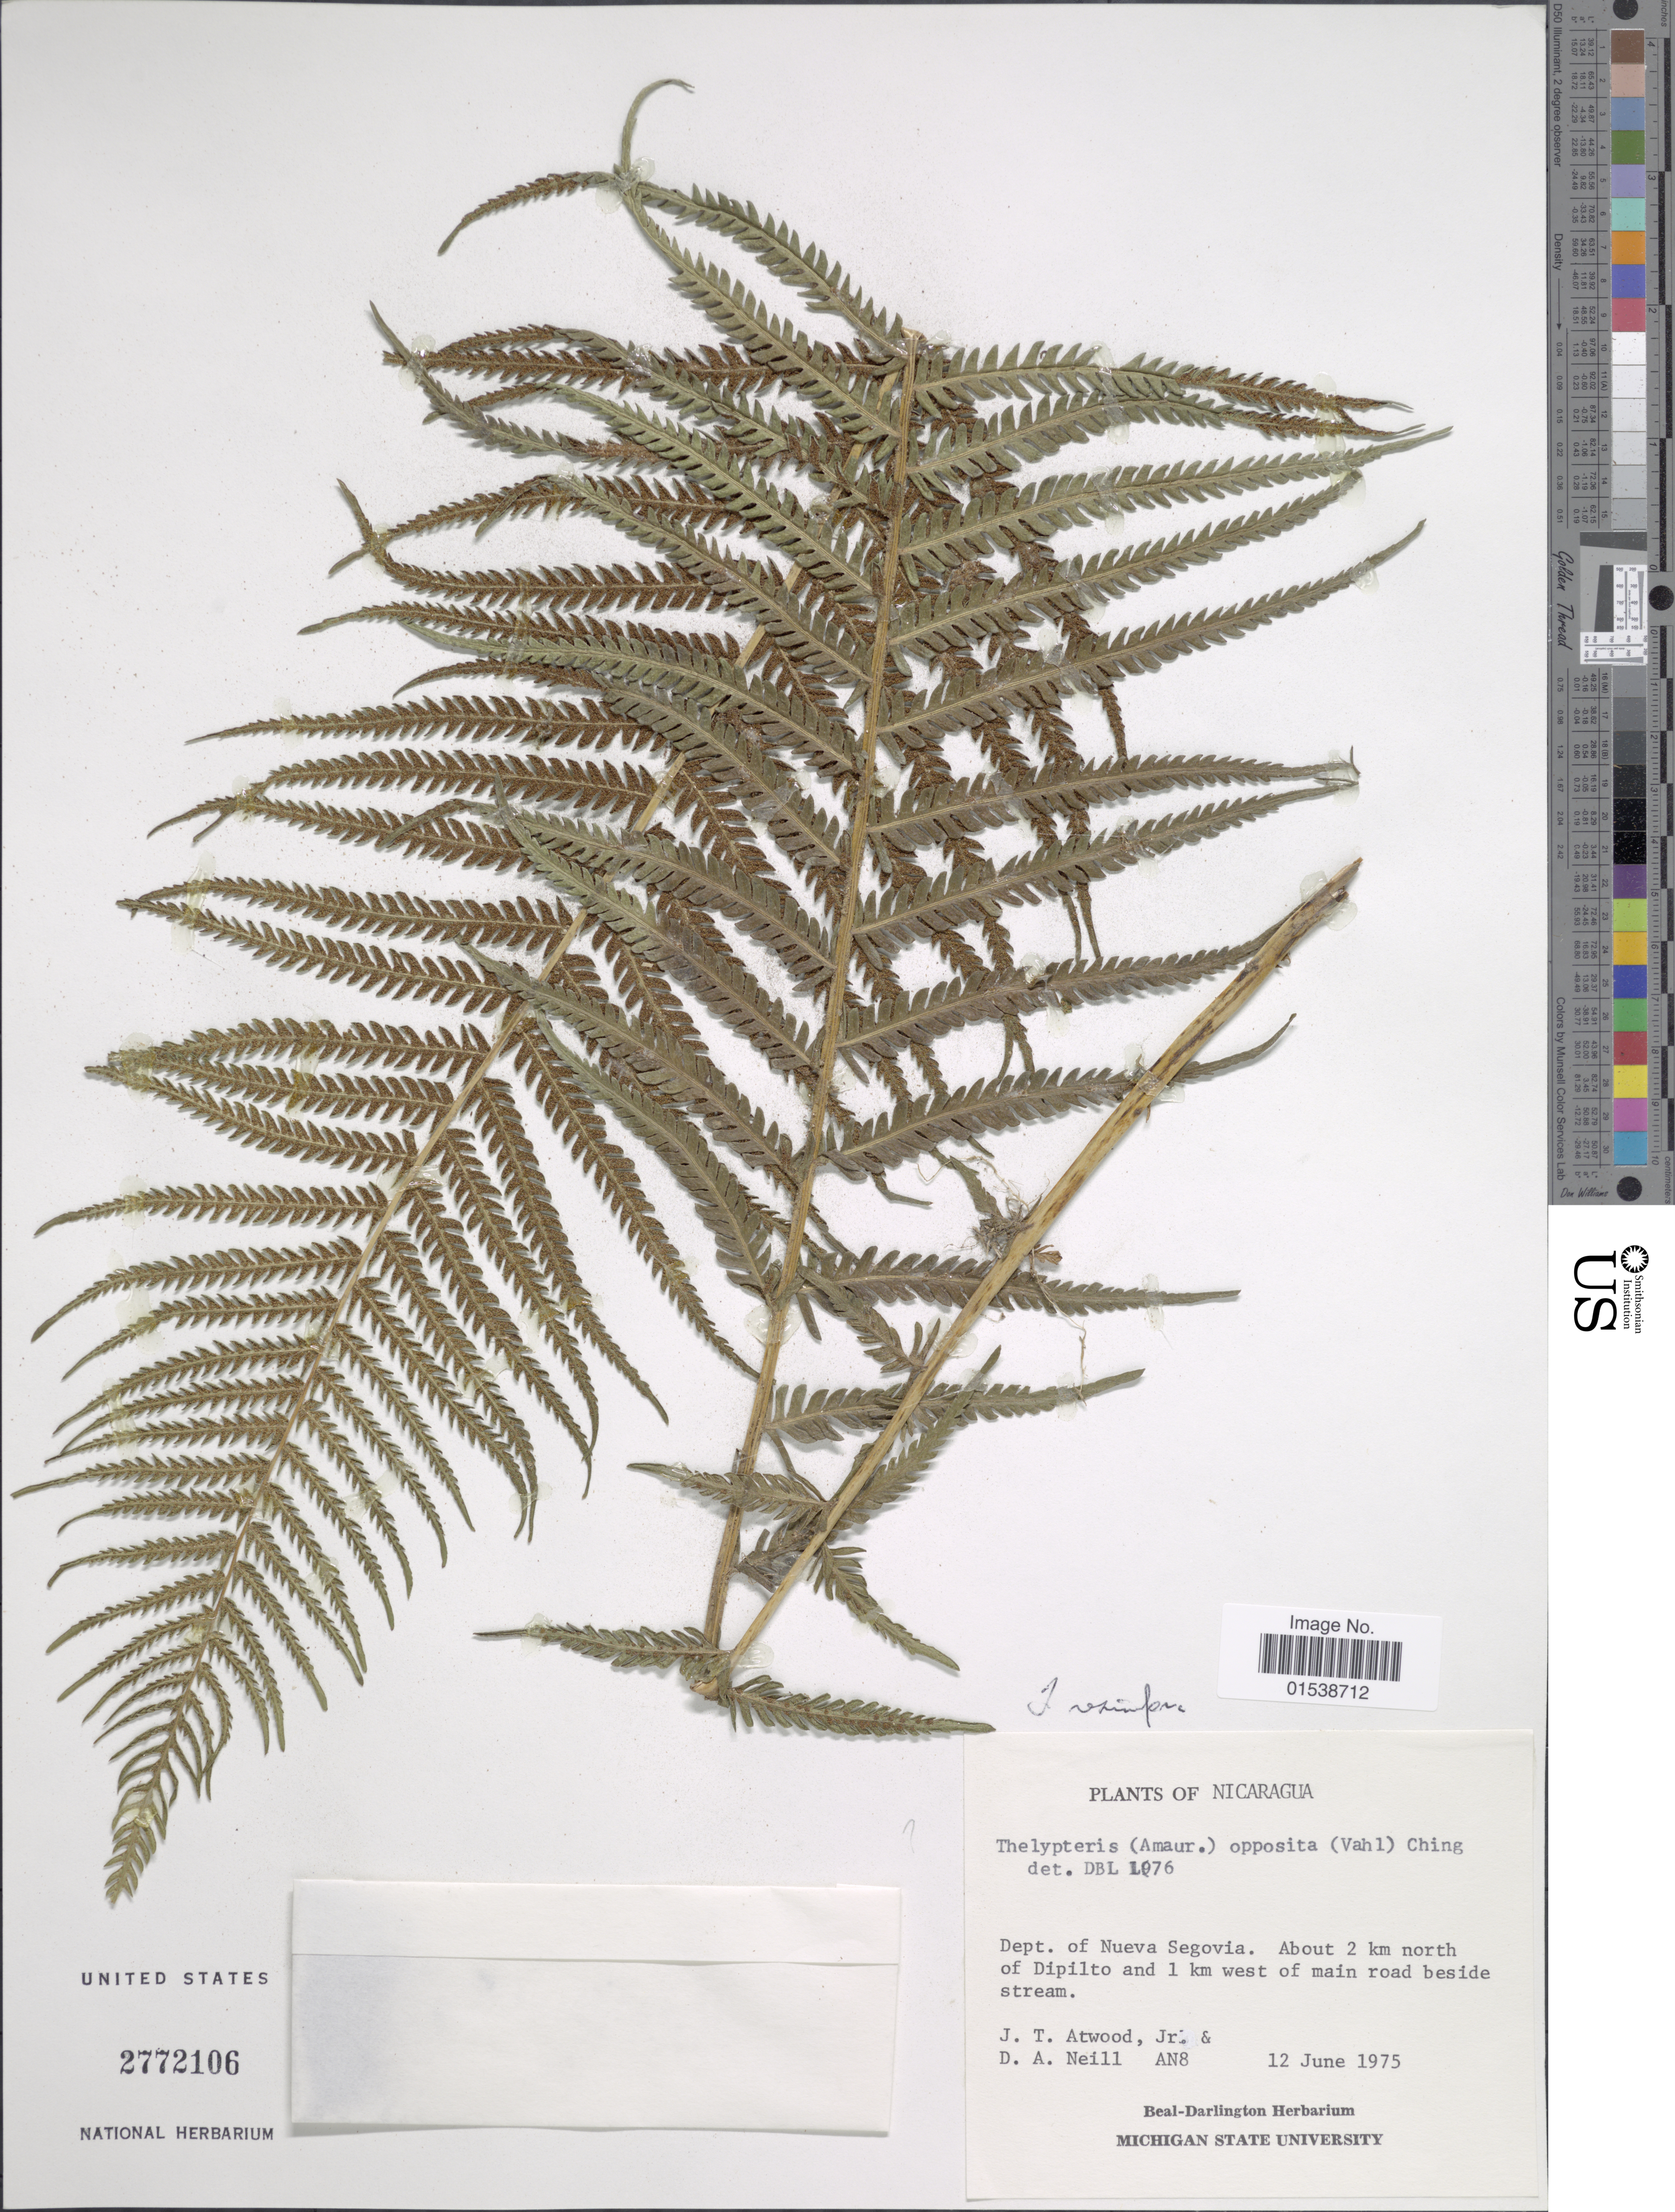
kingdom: Plantae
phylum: Tracheophyta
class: Polypodiopsida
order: Polypodiales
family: Thelypteridaceae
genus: Amauropelta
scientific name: Amauropelta resinifera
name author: (Desv.) Pic. Serm.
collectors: J. T. Atwood & D. A. Neil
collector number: AN8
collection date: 1975-06-12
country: Nicaragua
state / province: Nueva Segovia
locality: Dept. of Nueva Segovia, about 2 km north of Dipilto and 1 km west of main road beside stream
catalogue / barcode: US 2772106